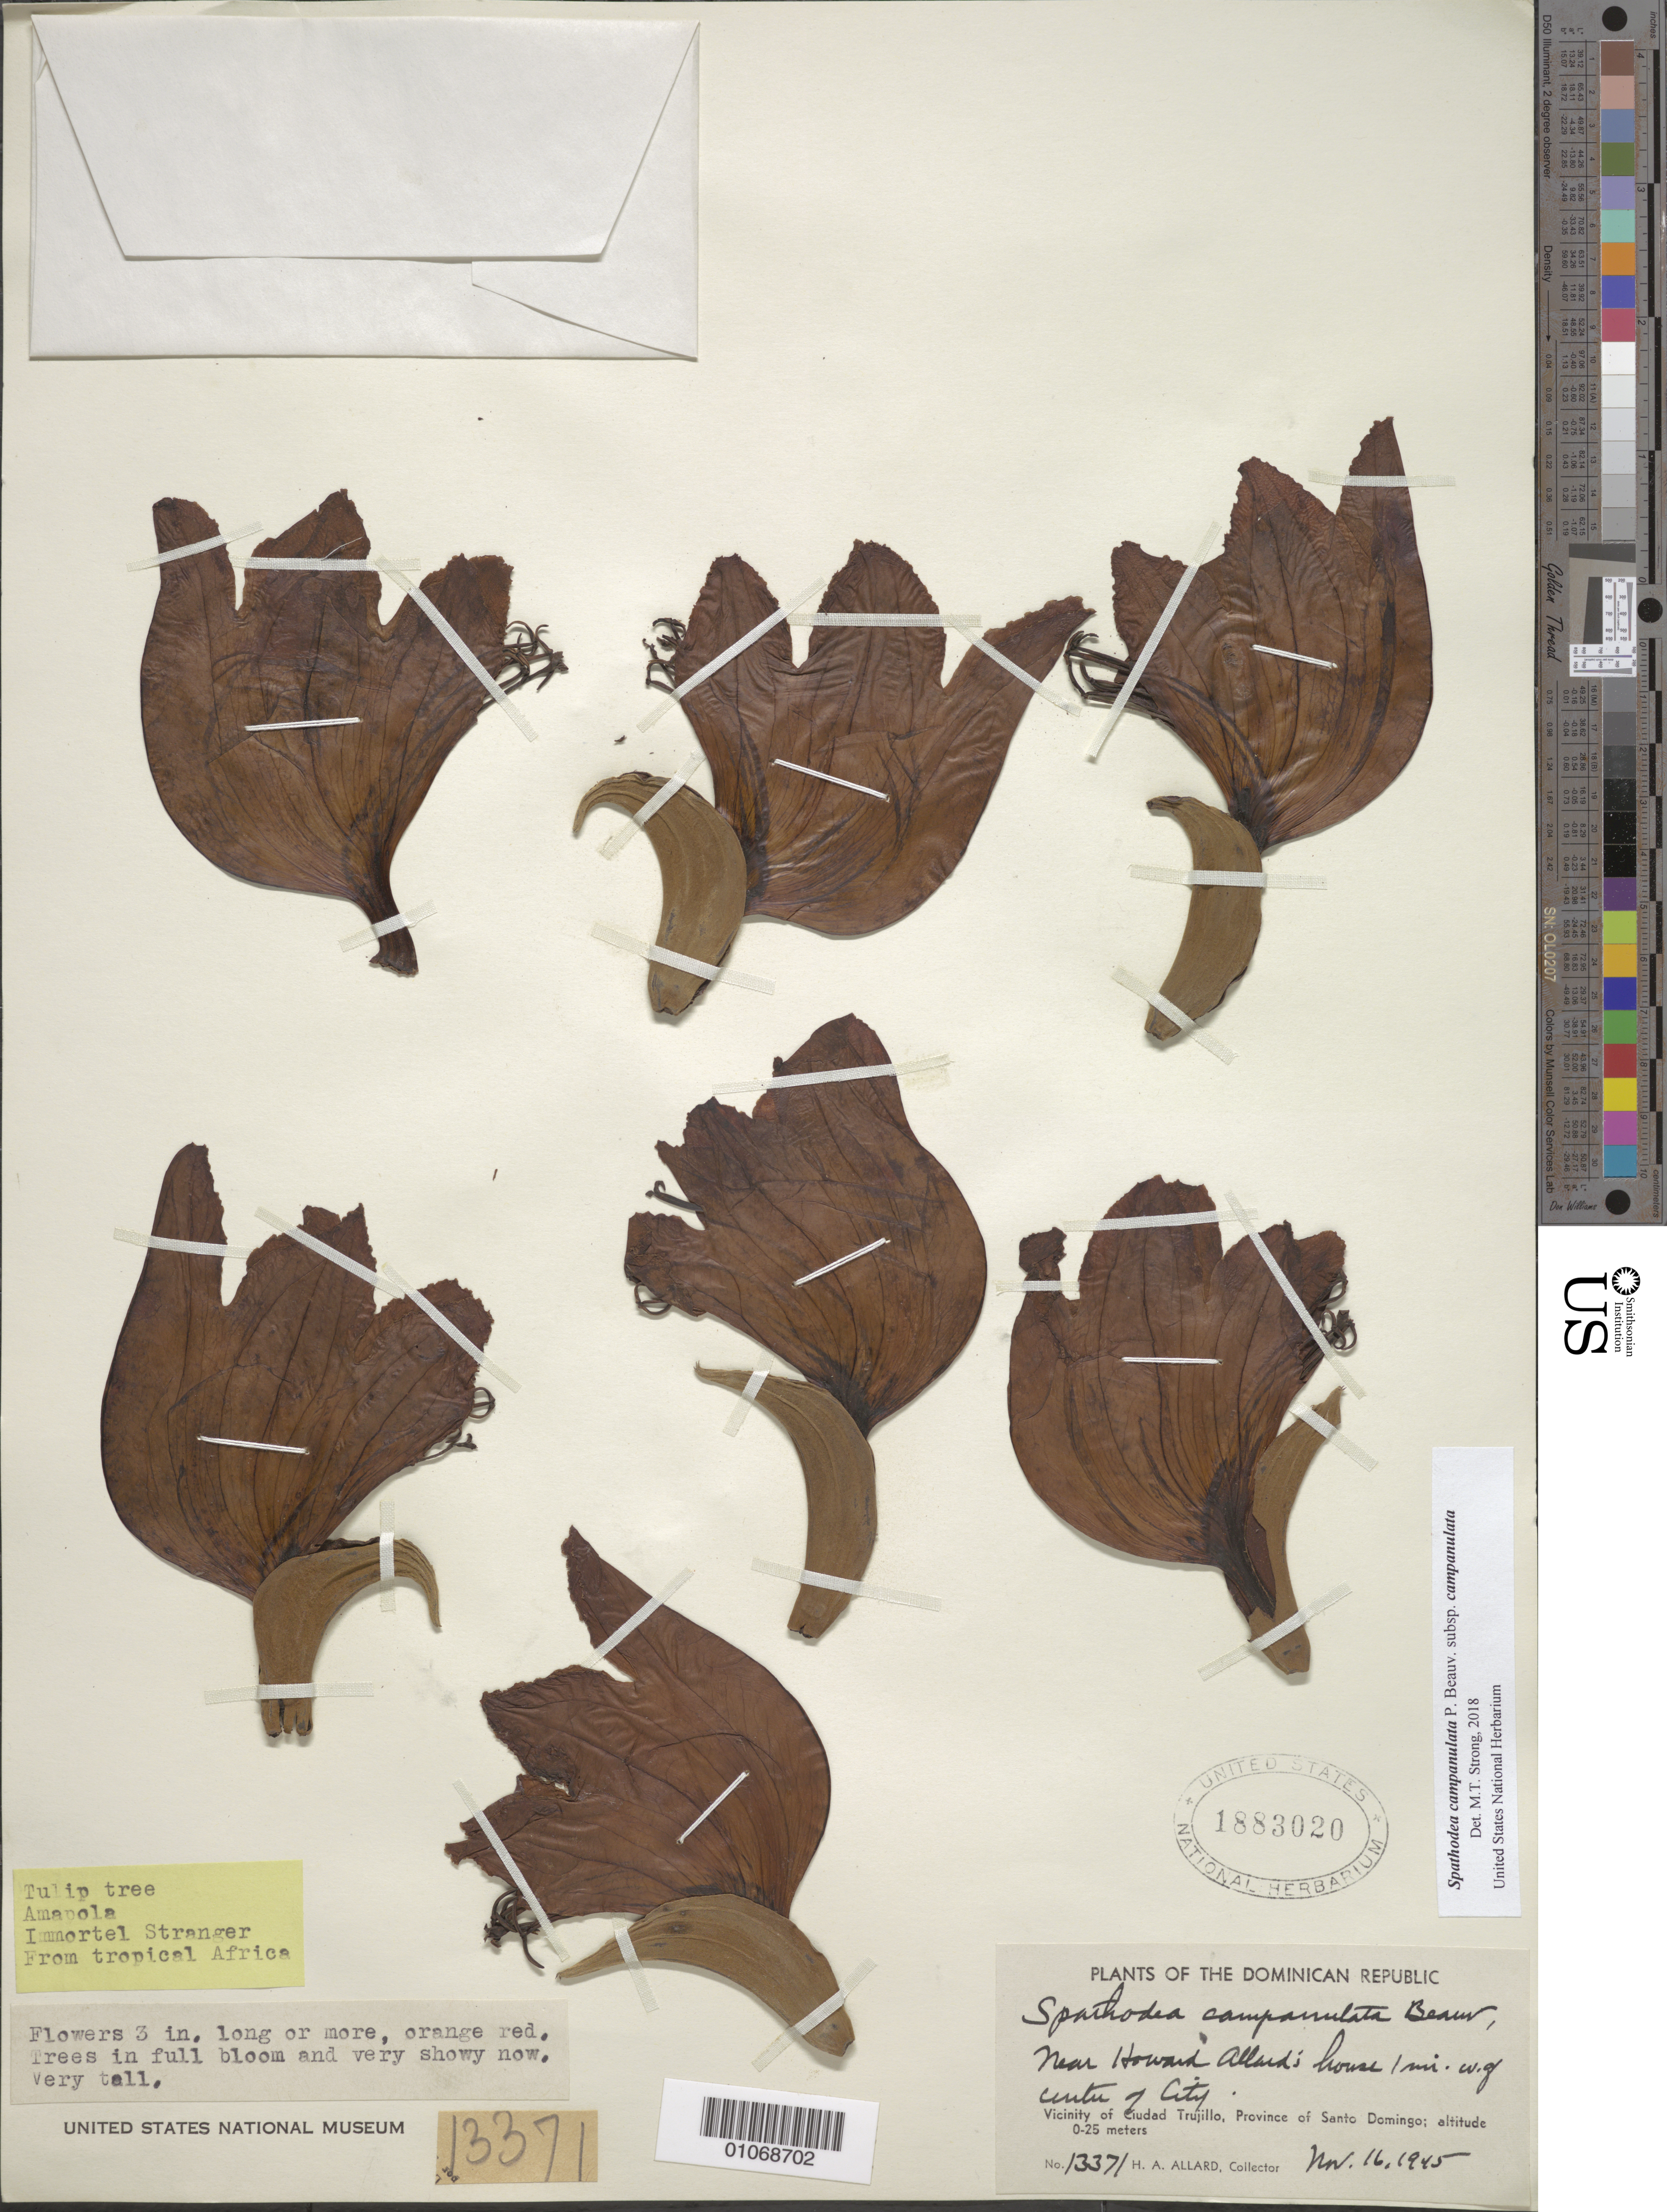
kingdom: Plantae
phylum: Tracheophyta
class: Magnoliopsida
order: Lamiales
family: Bignoniaceae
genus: Spathodea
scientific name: Spathodea campanulata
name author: P. Beauv.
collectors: H. A. Allard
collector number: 13371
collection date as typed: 16 Nov 1945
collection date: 1945-11-16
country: Dominican Republic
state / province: Santo Domingo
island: Hispaniola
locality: Vicinity of Ciudad Trujillo, near Howard Allard; house 1 mile west of center of city.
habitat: near home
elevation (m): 0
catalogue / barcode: US 1883020